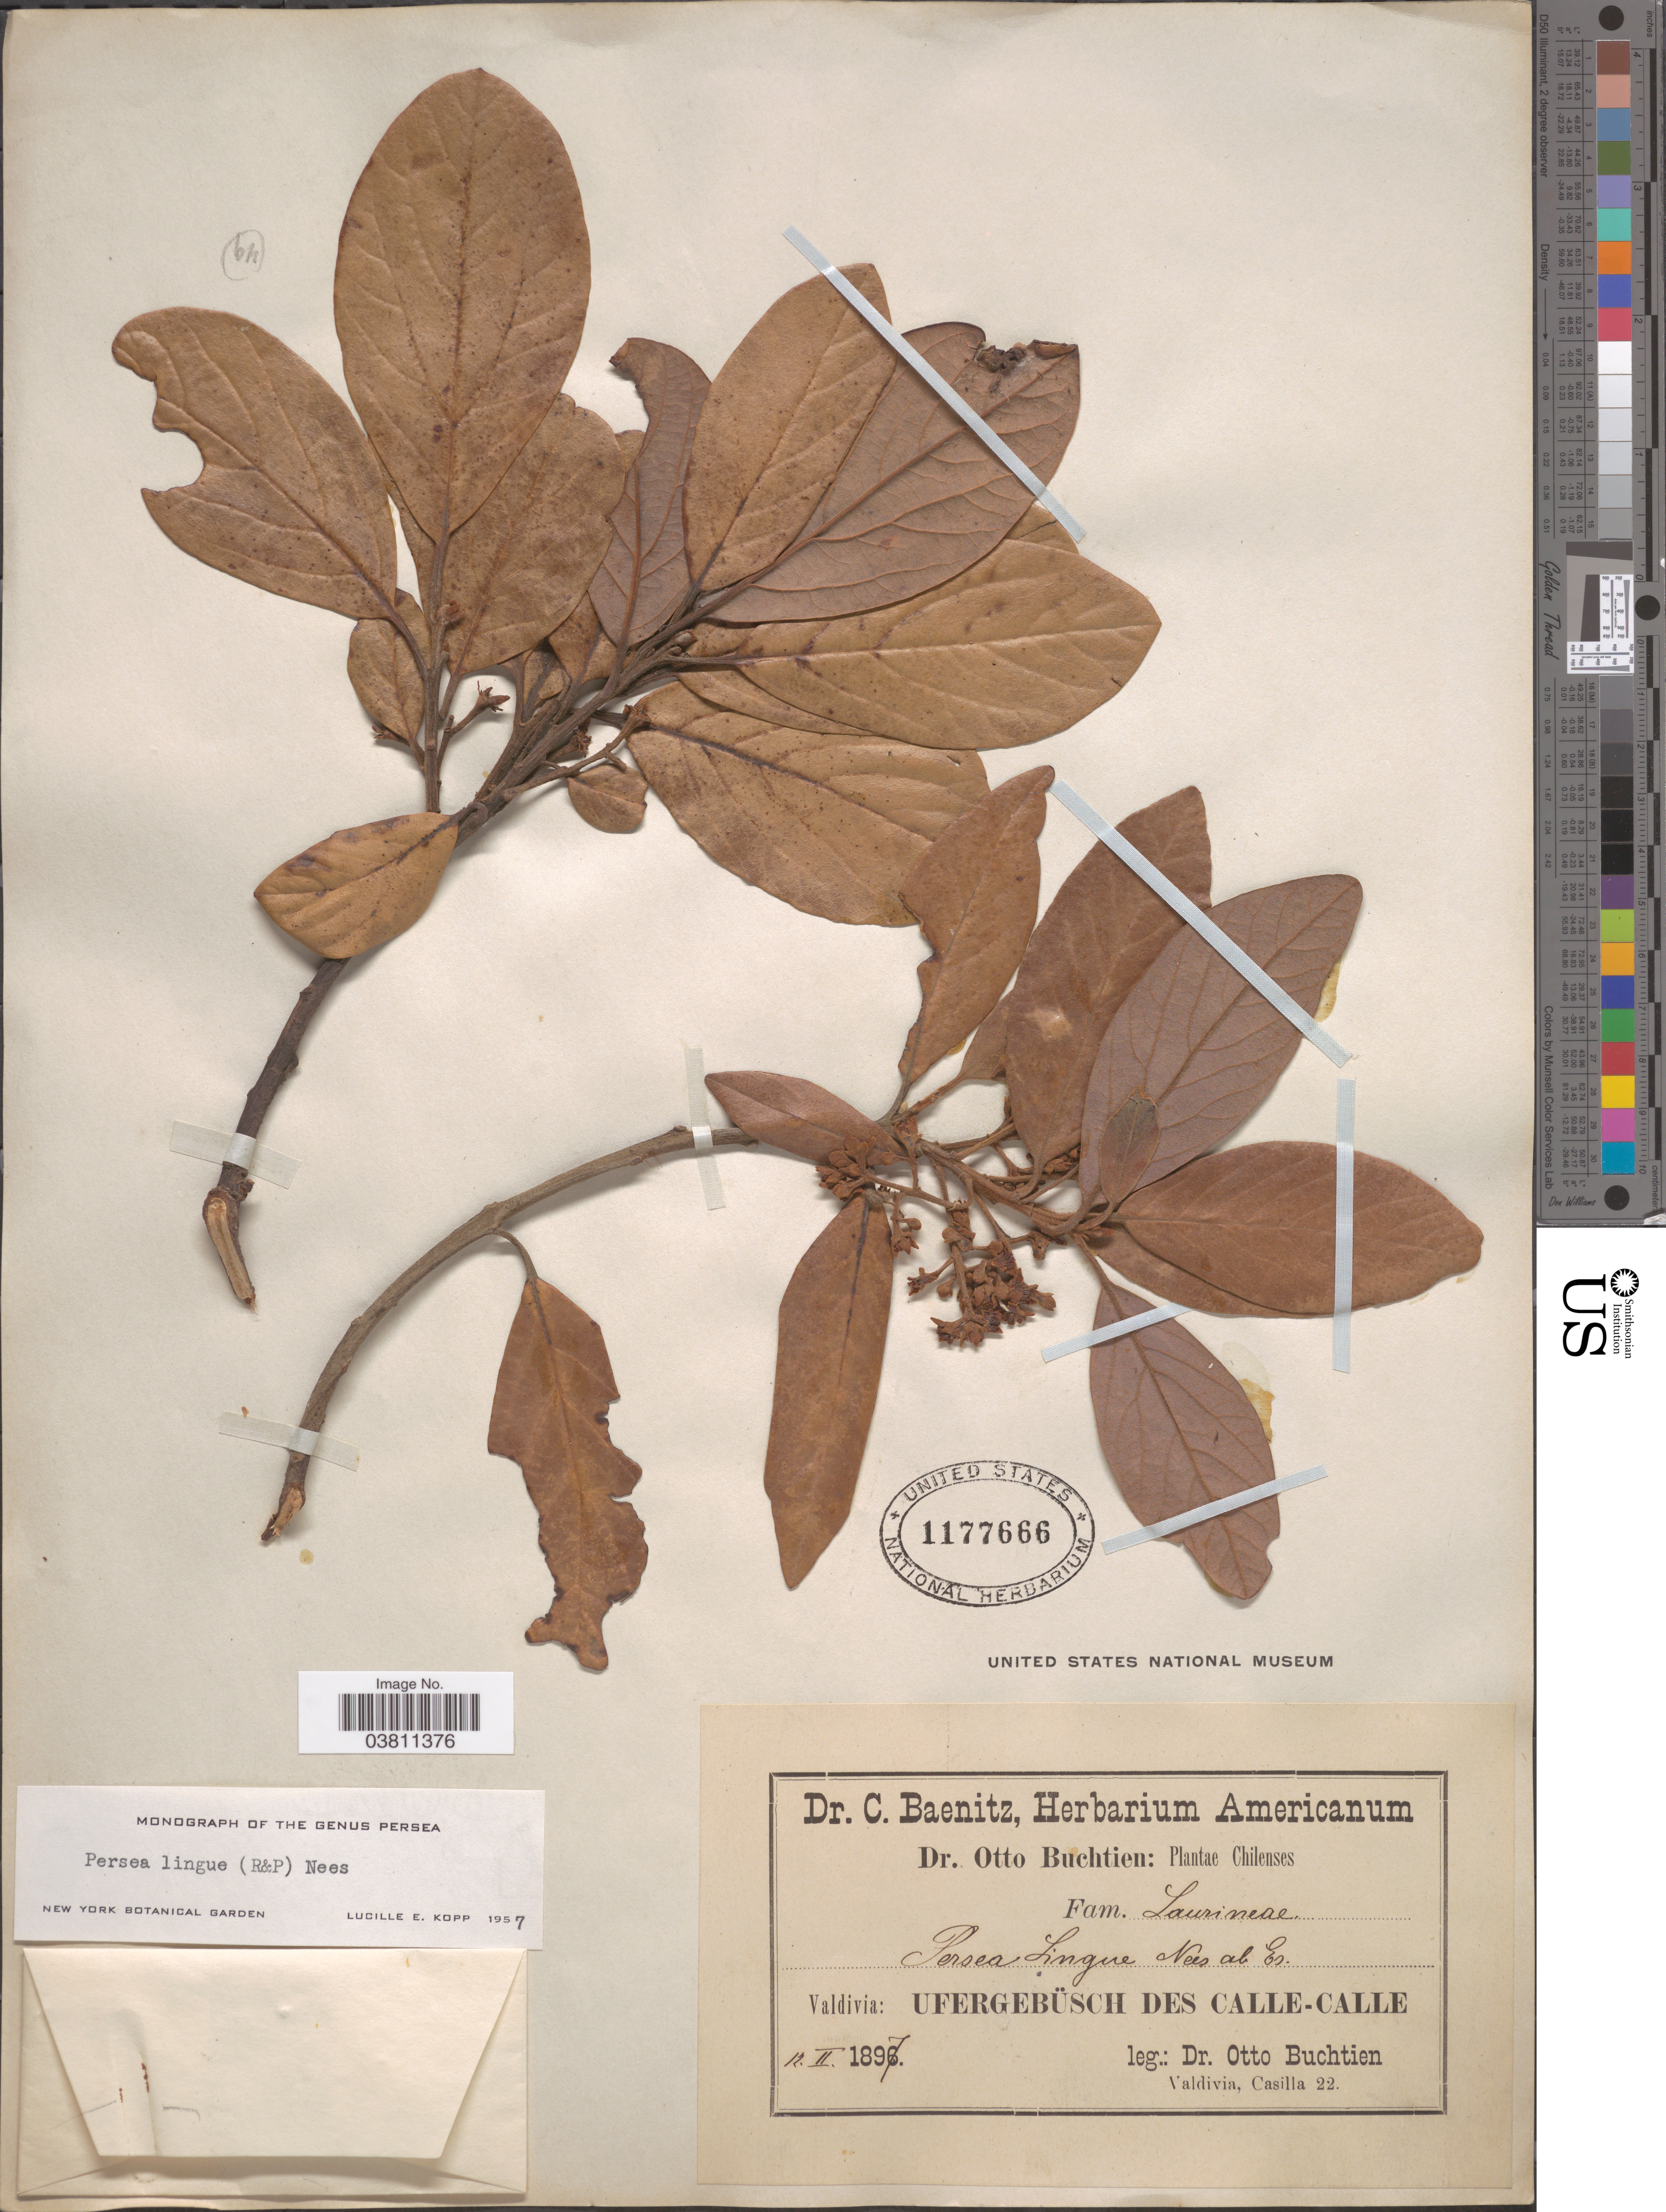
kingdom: Plantae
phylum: Tracheophyta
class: Magnoliopsida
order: Laurales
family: Lauraceae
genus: Persea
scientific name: Persea lingue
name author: Nees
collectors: O. Buchtien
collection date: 1897-02-12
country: Chile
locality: Valdivia: Ufergebüsch des Calle-Calle.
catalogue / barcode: US 1177666